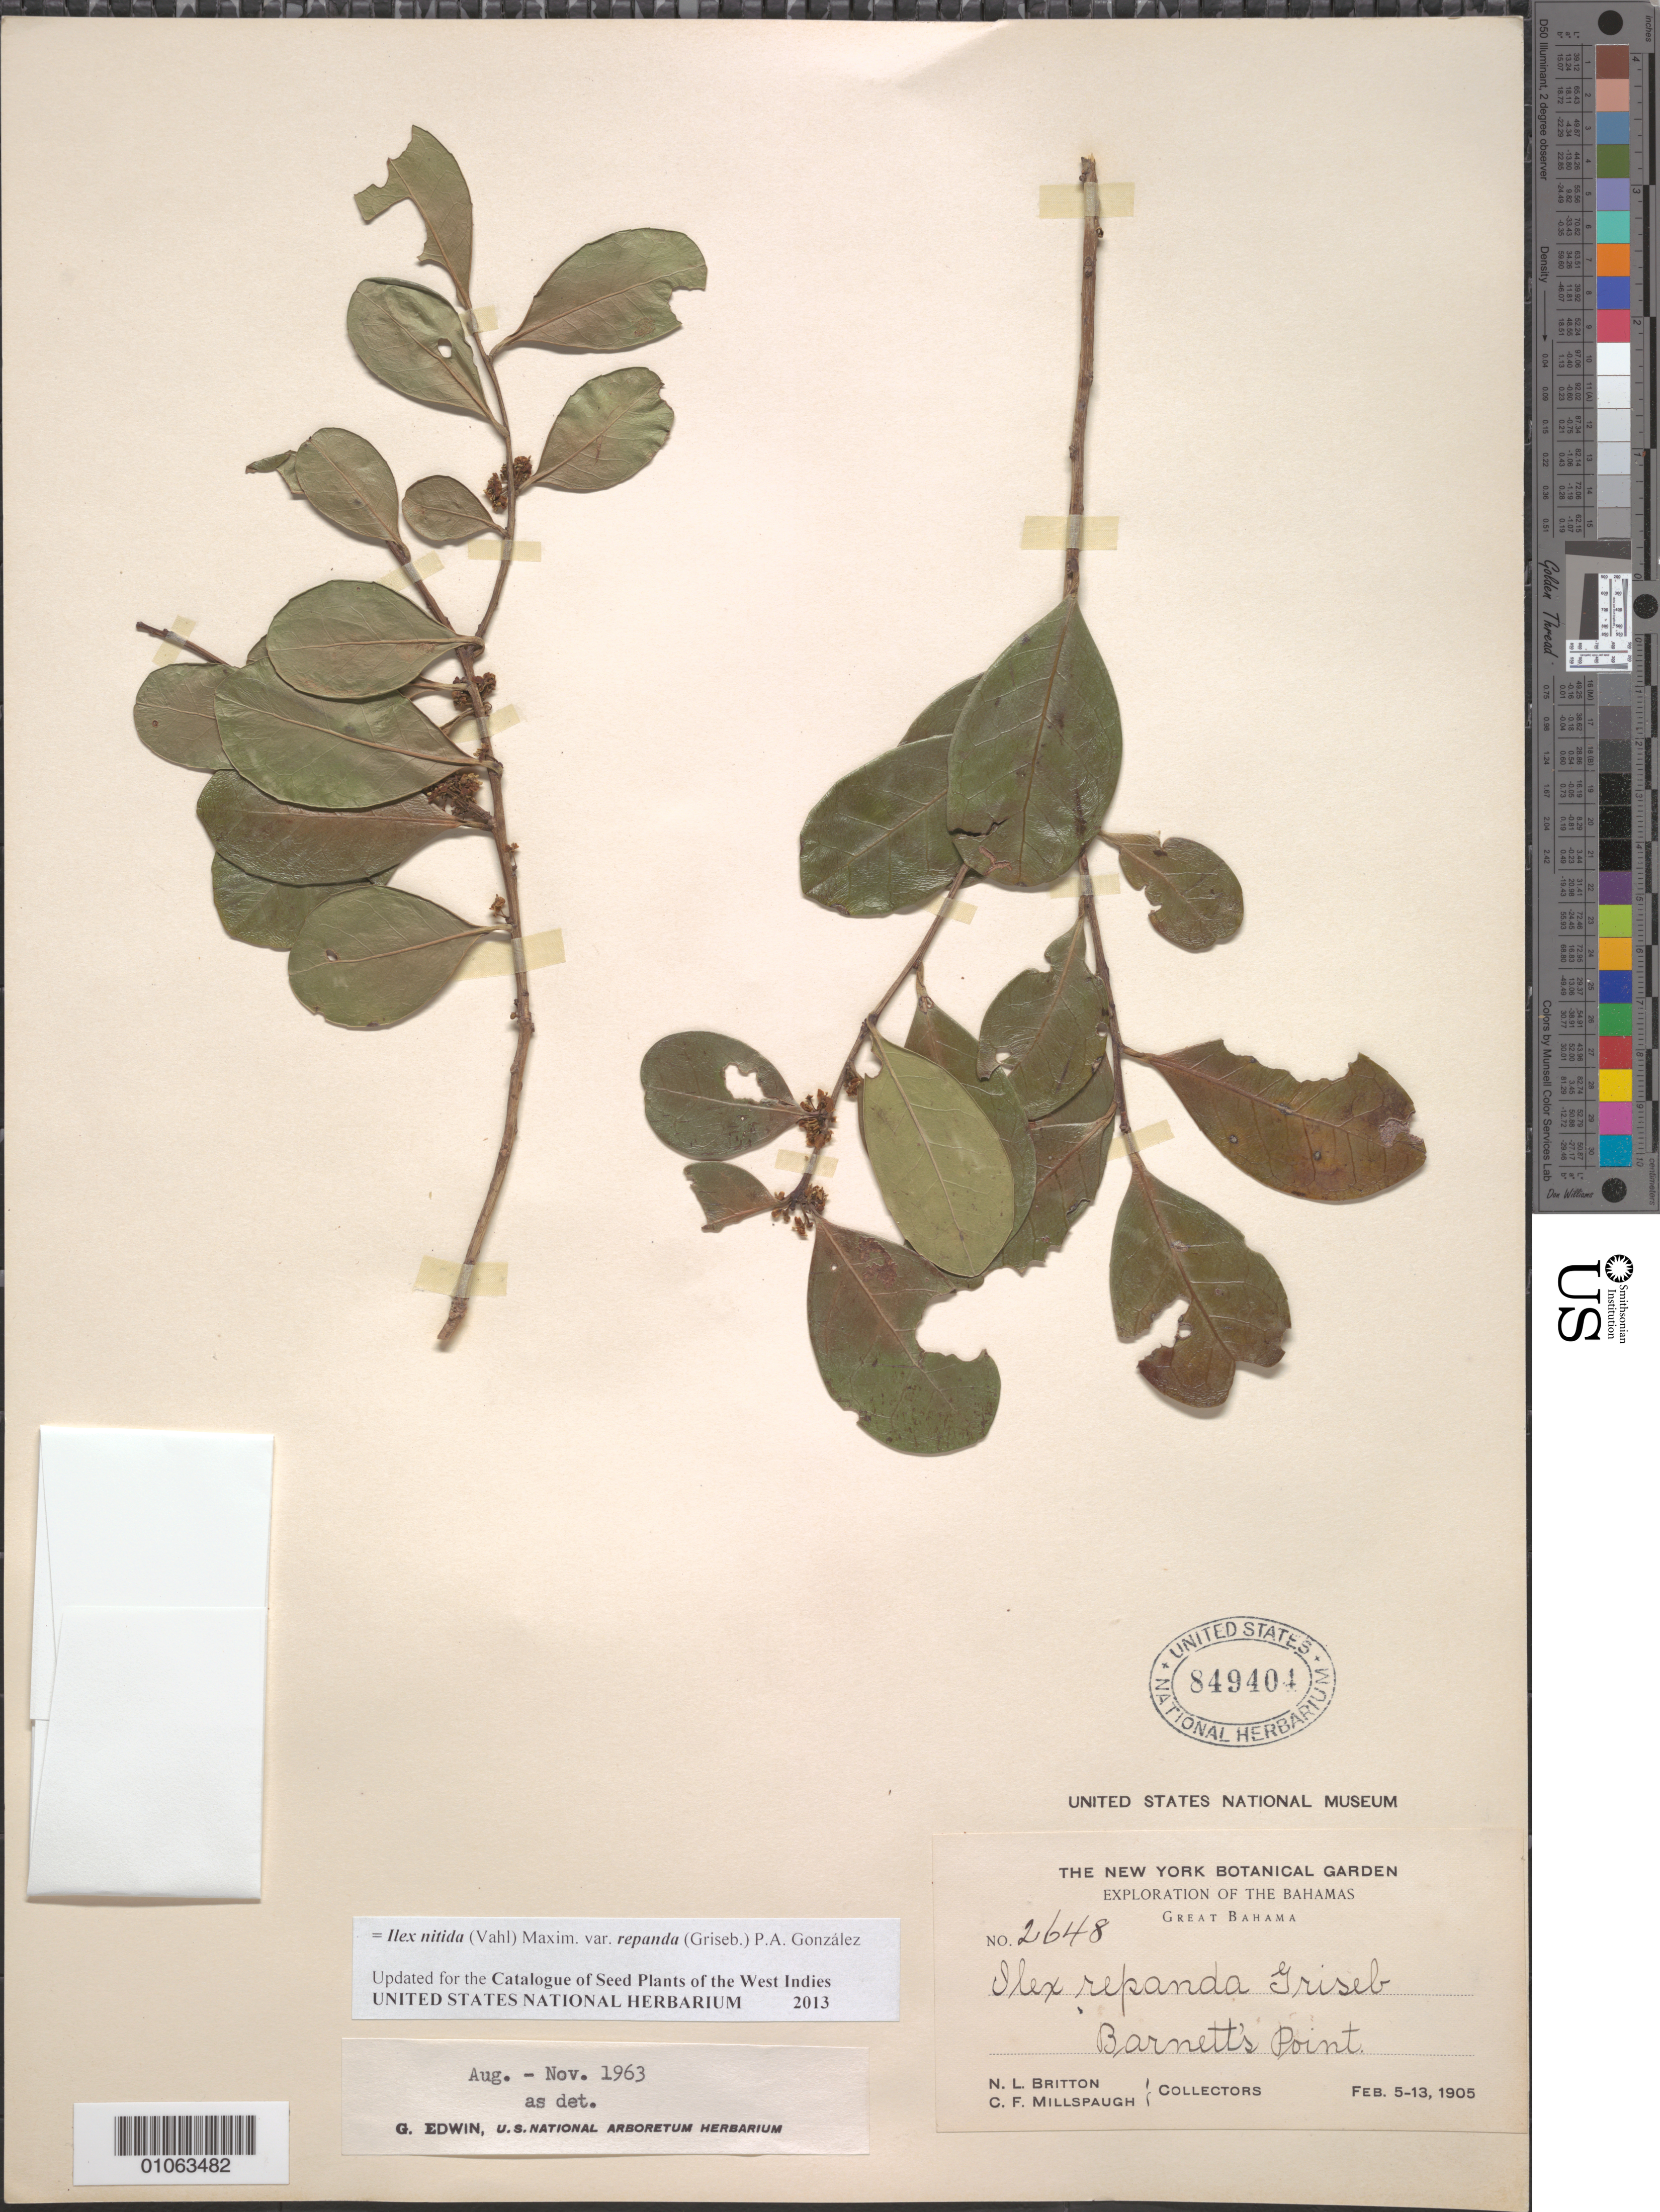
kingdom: Plantae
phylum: Tracheophyta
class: Magnoliopsida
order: Aquifoliales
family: Aquifoliaceae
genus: Ilex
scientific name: Ilex nitida var. repanda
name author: (Griseb.) P. A. González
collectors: N. Britton & C. F. Millspaugh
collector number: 2648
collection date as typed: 05 Feb 1905 to 13 Feb 1905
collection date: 1905-02-05/1905-02-13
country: Bahamas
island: Great Bahama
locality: Barnett's point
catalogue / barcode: US 849404